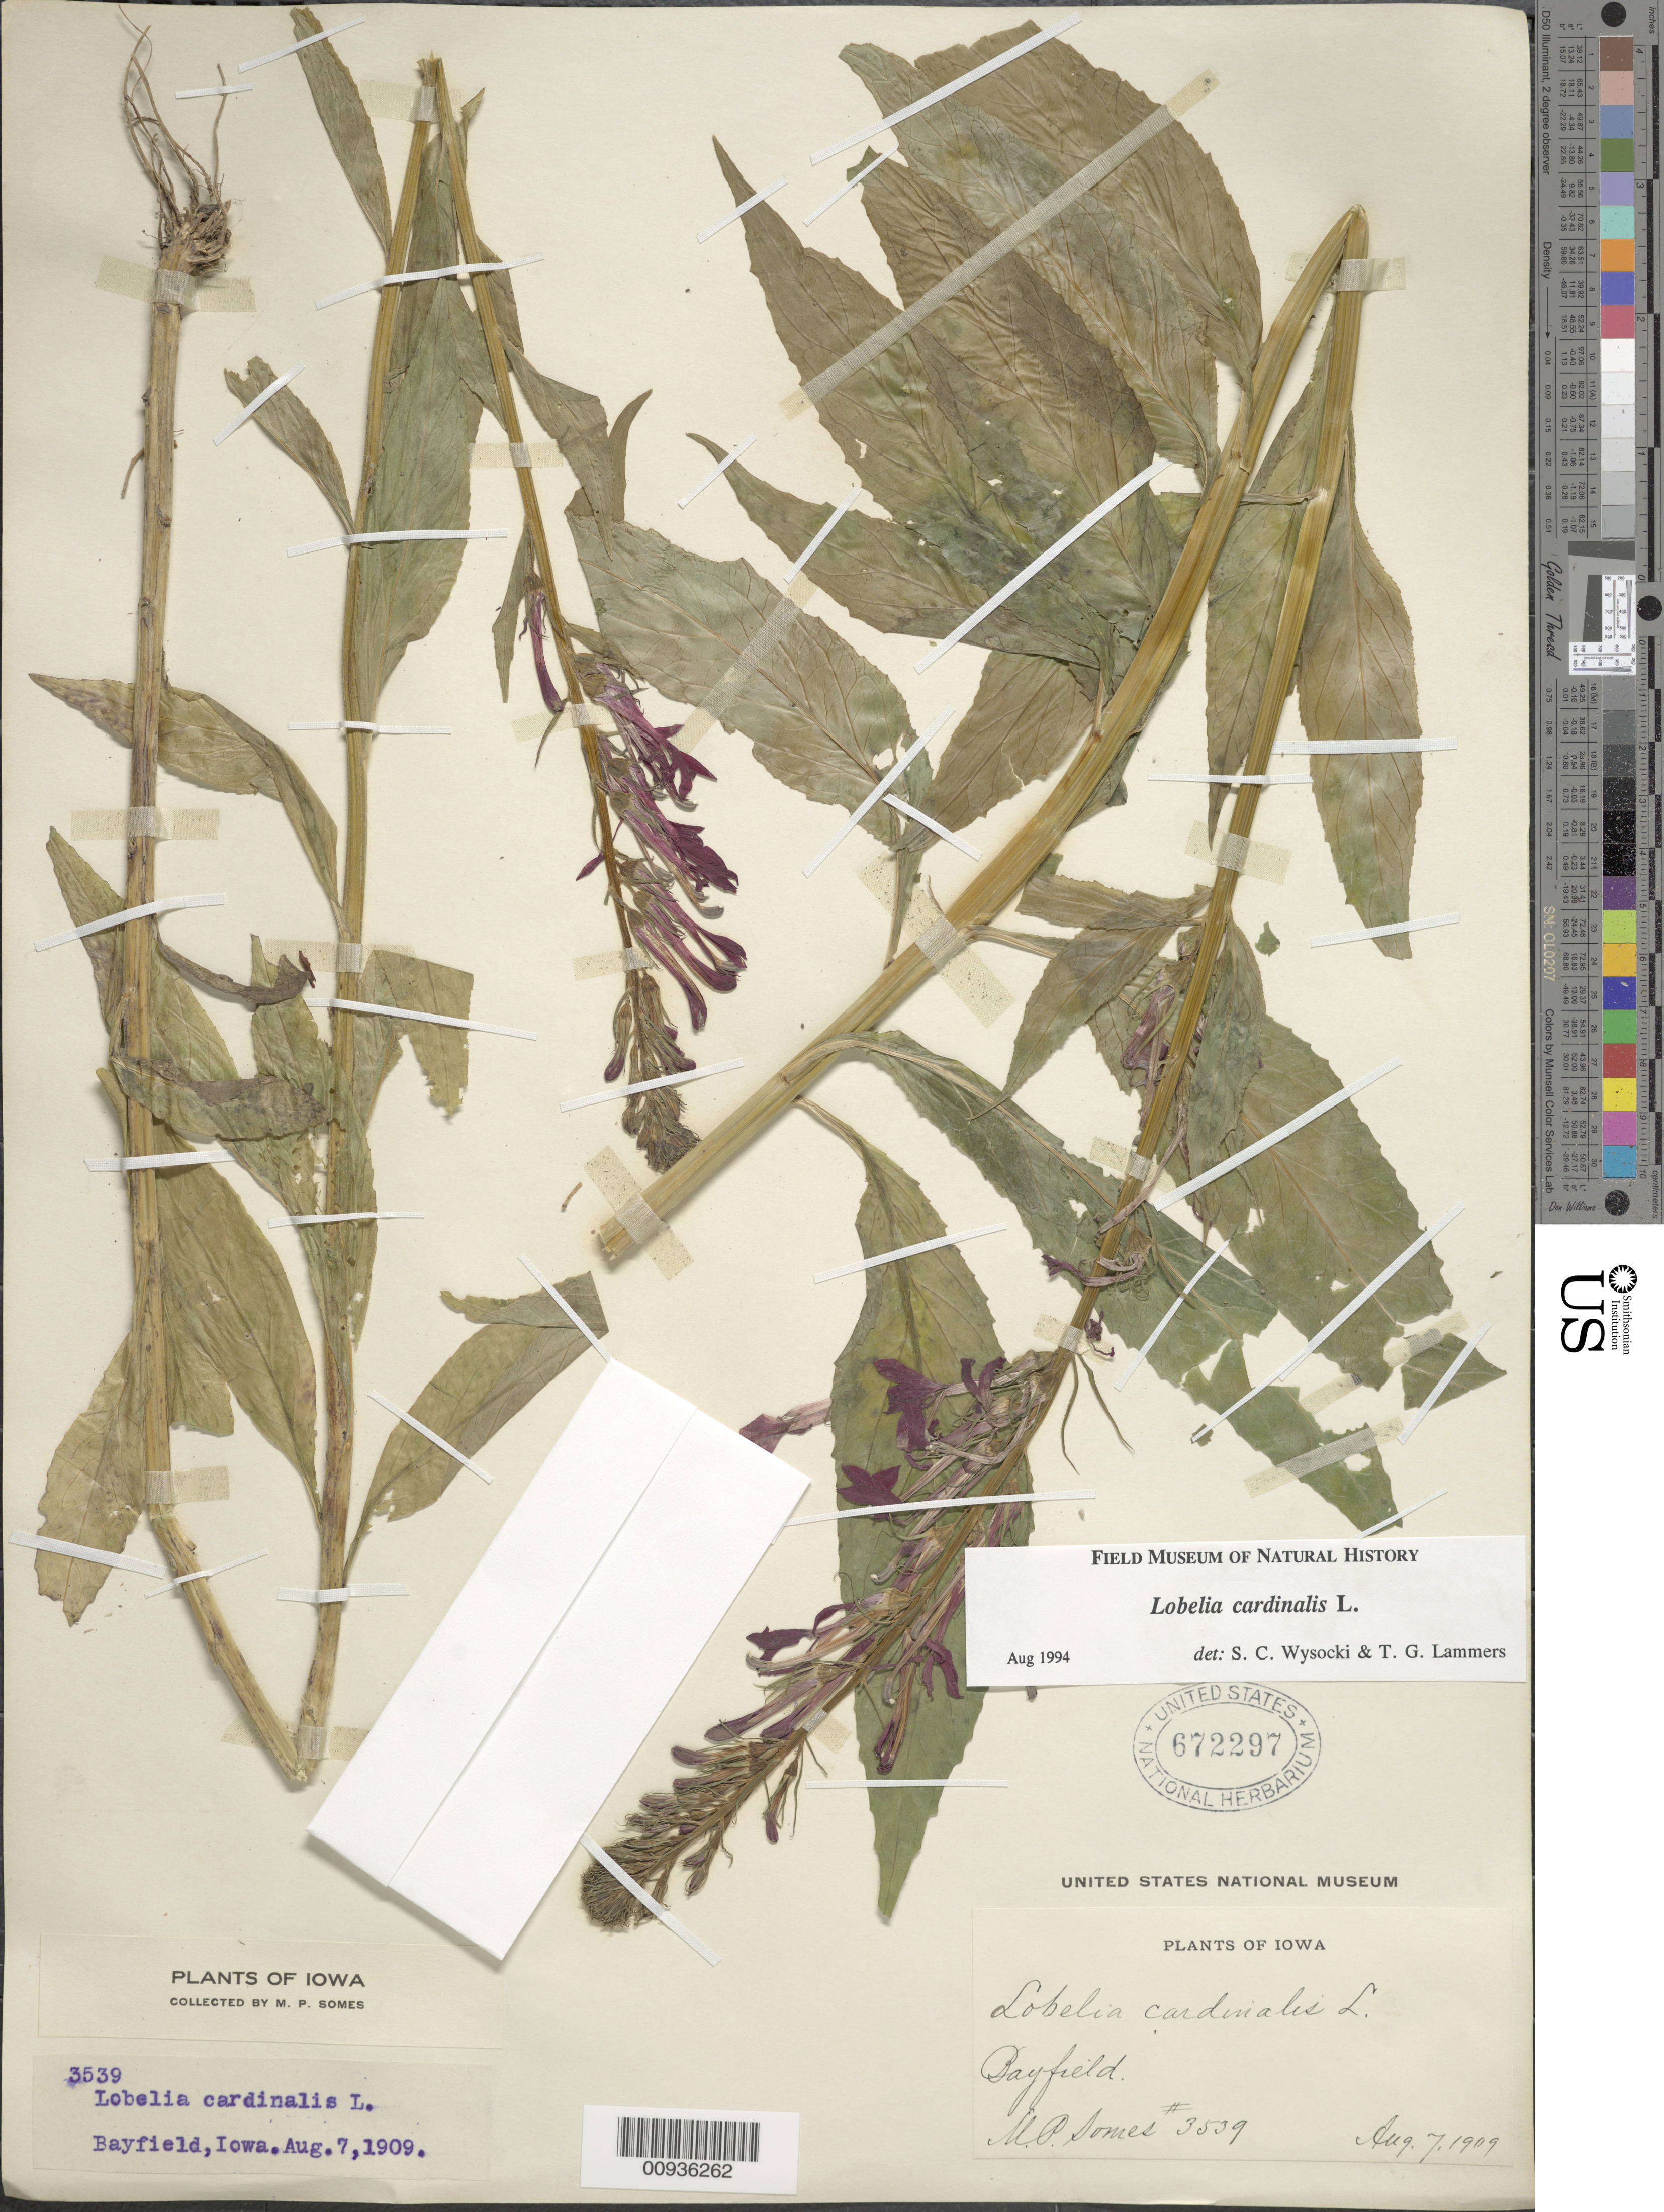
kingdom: Plantae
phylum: Tracheophyta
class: Magnoliopsida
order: Asterales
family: Campanulaceae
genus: Lobelia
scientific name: Lobelia cardinalis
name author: L.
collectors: M. Somes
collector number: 3539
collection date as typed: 07 Aug 1909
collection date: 1909-08-07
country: United States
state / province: Iowa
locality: Bayfield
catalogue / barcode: US 672297